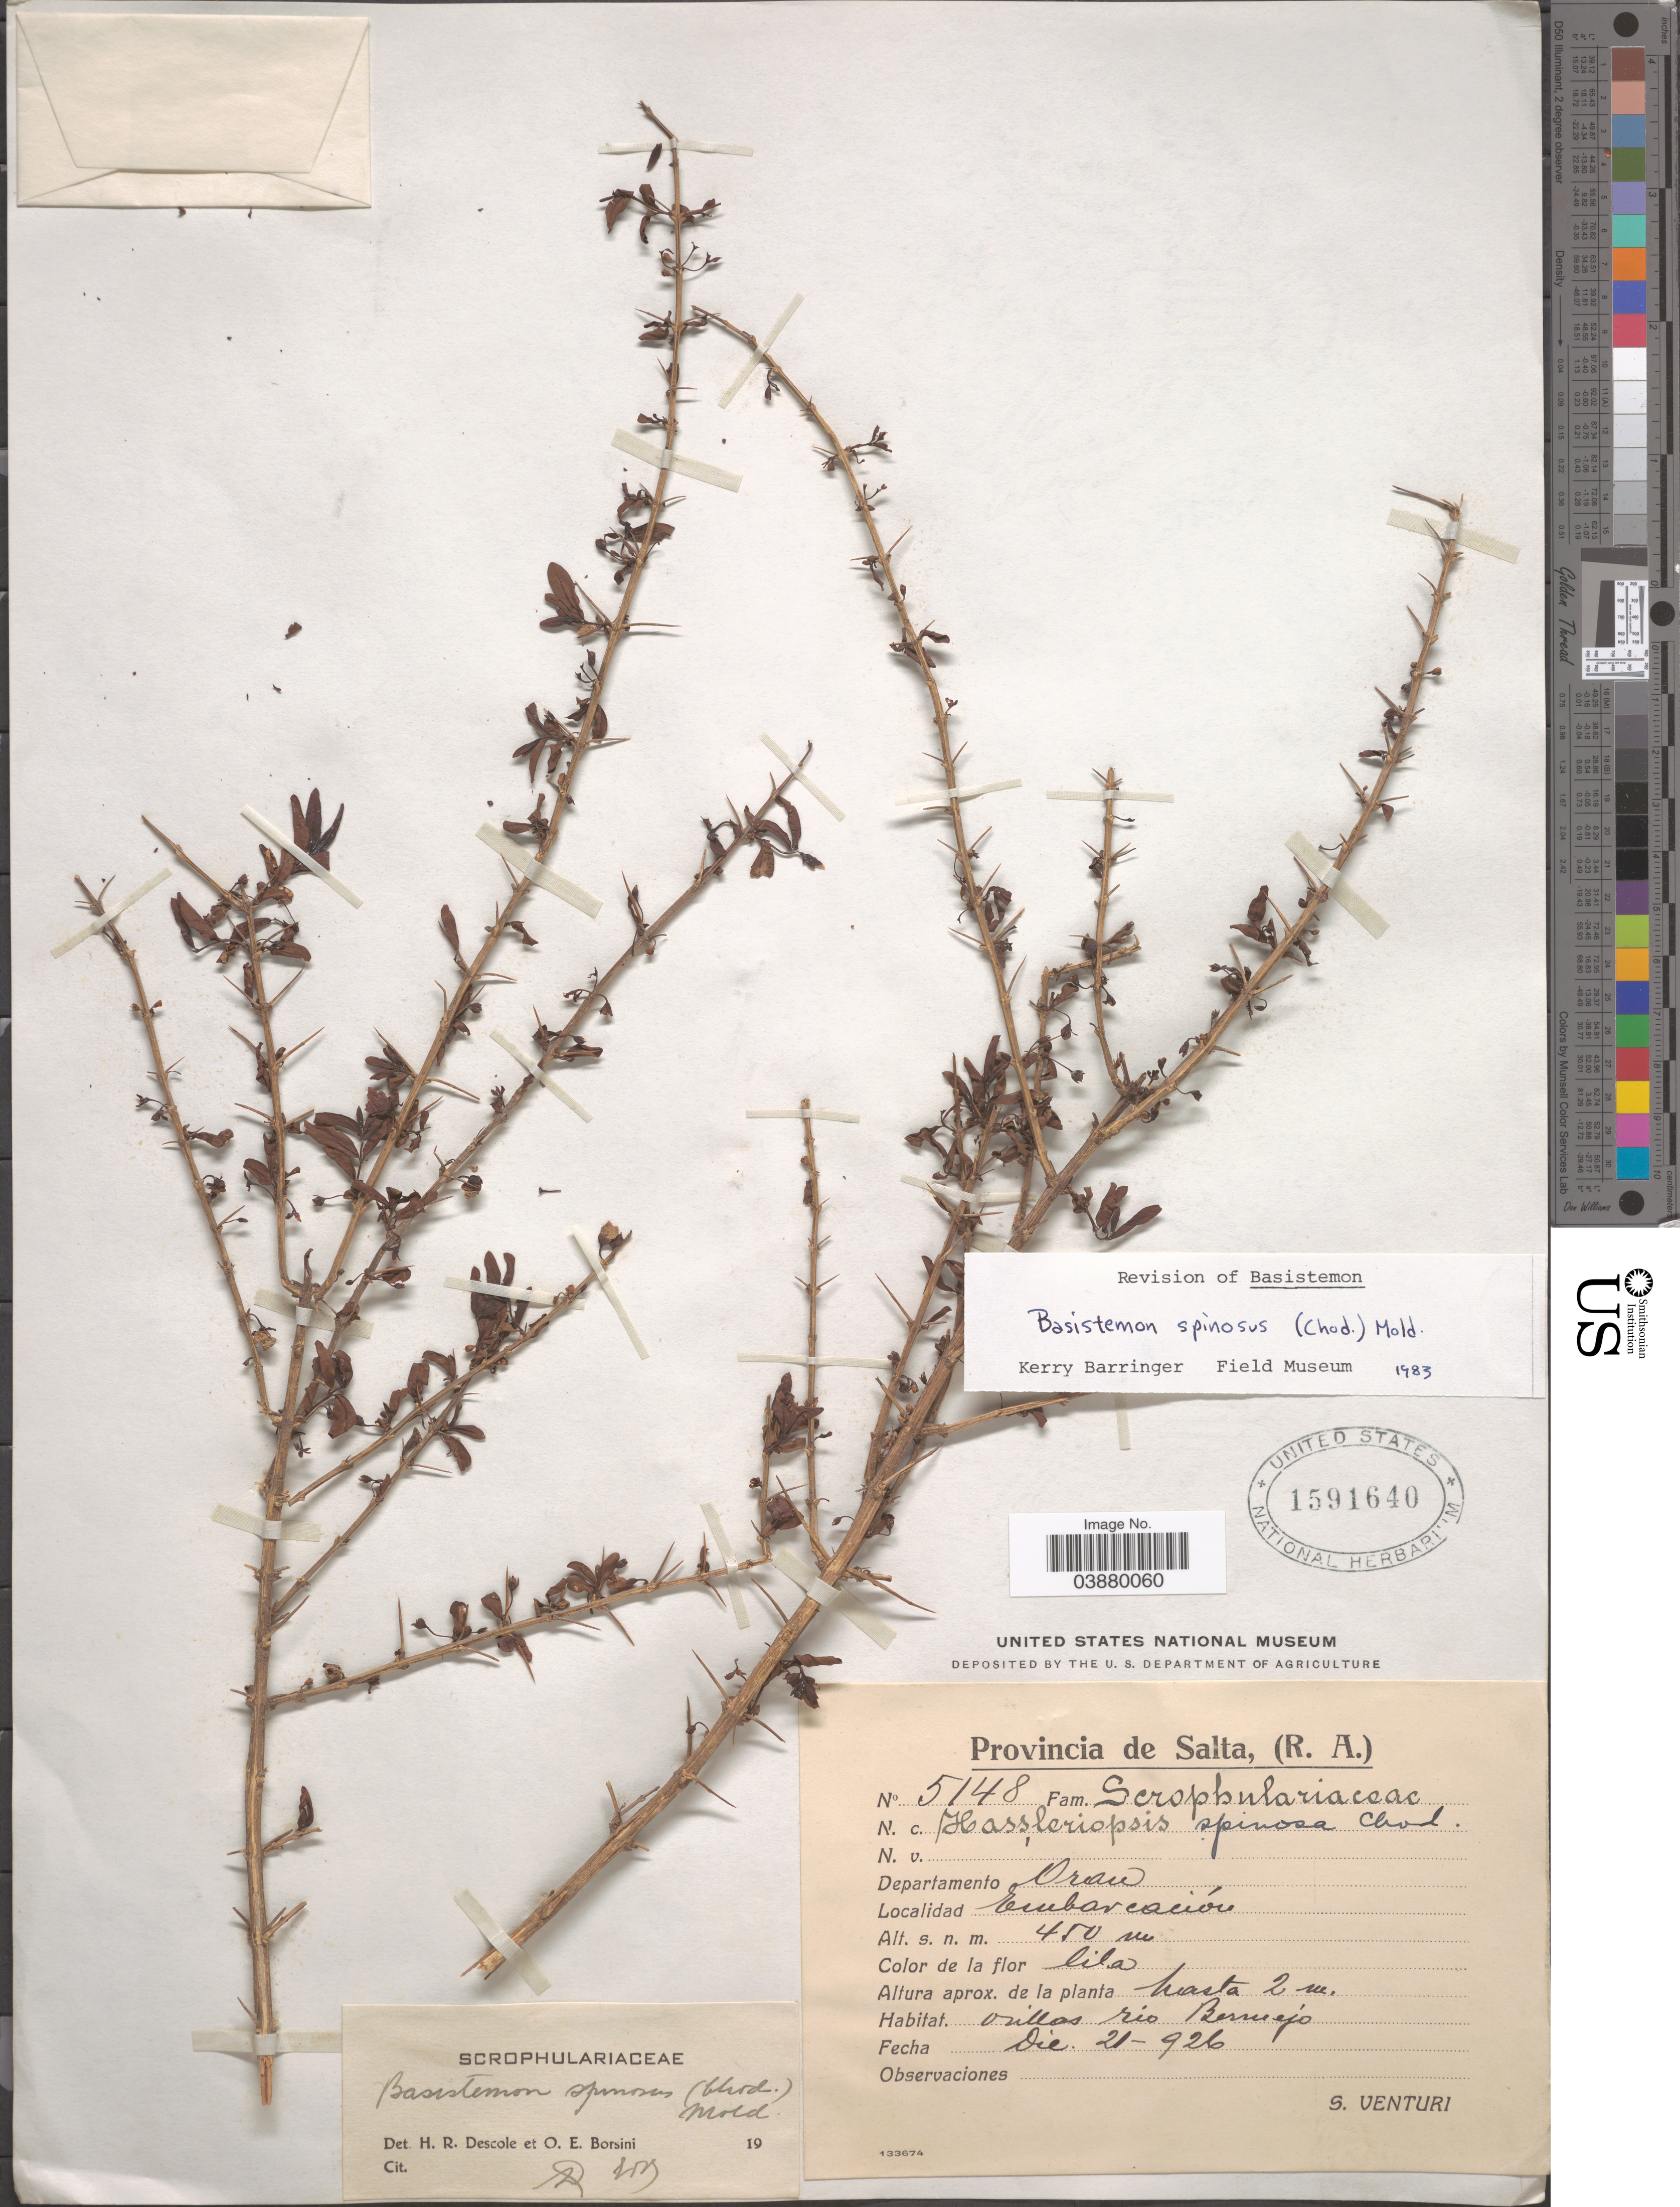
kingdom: Plantae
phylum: Tracheophyta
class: Magnoliopsida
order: Lamiales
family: Plantaginaceae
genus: Basistemon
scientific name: Basistemon spinosus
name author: (Chodat) Moldenke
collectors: S. Venturi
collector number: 5148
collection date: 1926-12-21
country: Argentina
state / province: Salta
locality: Departamento Oran. Embarcación. Orillas rio Bermejo.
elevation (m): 450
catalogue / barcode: US 1591640